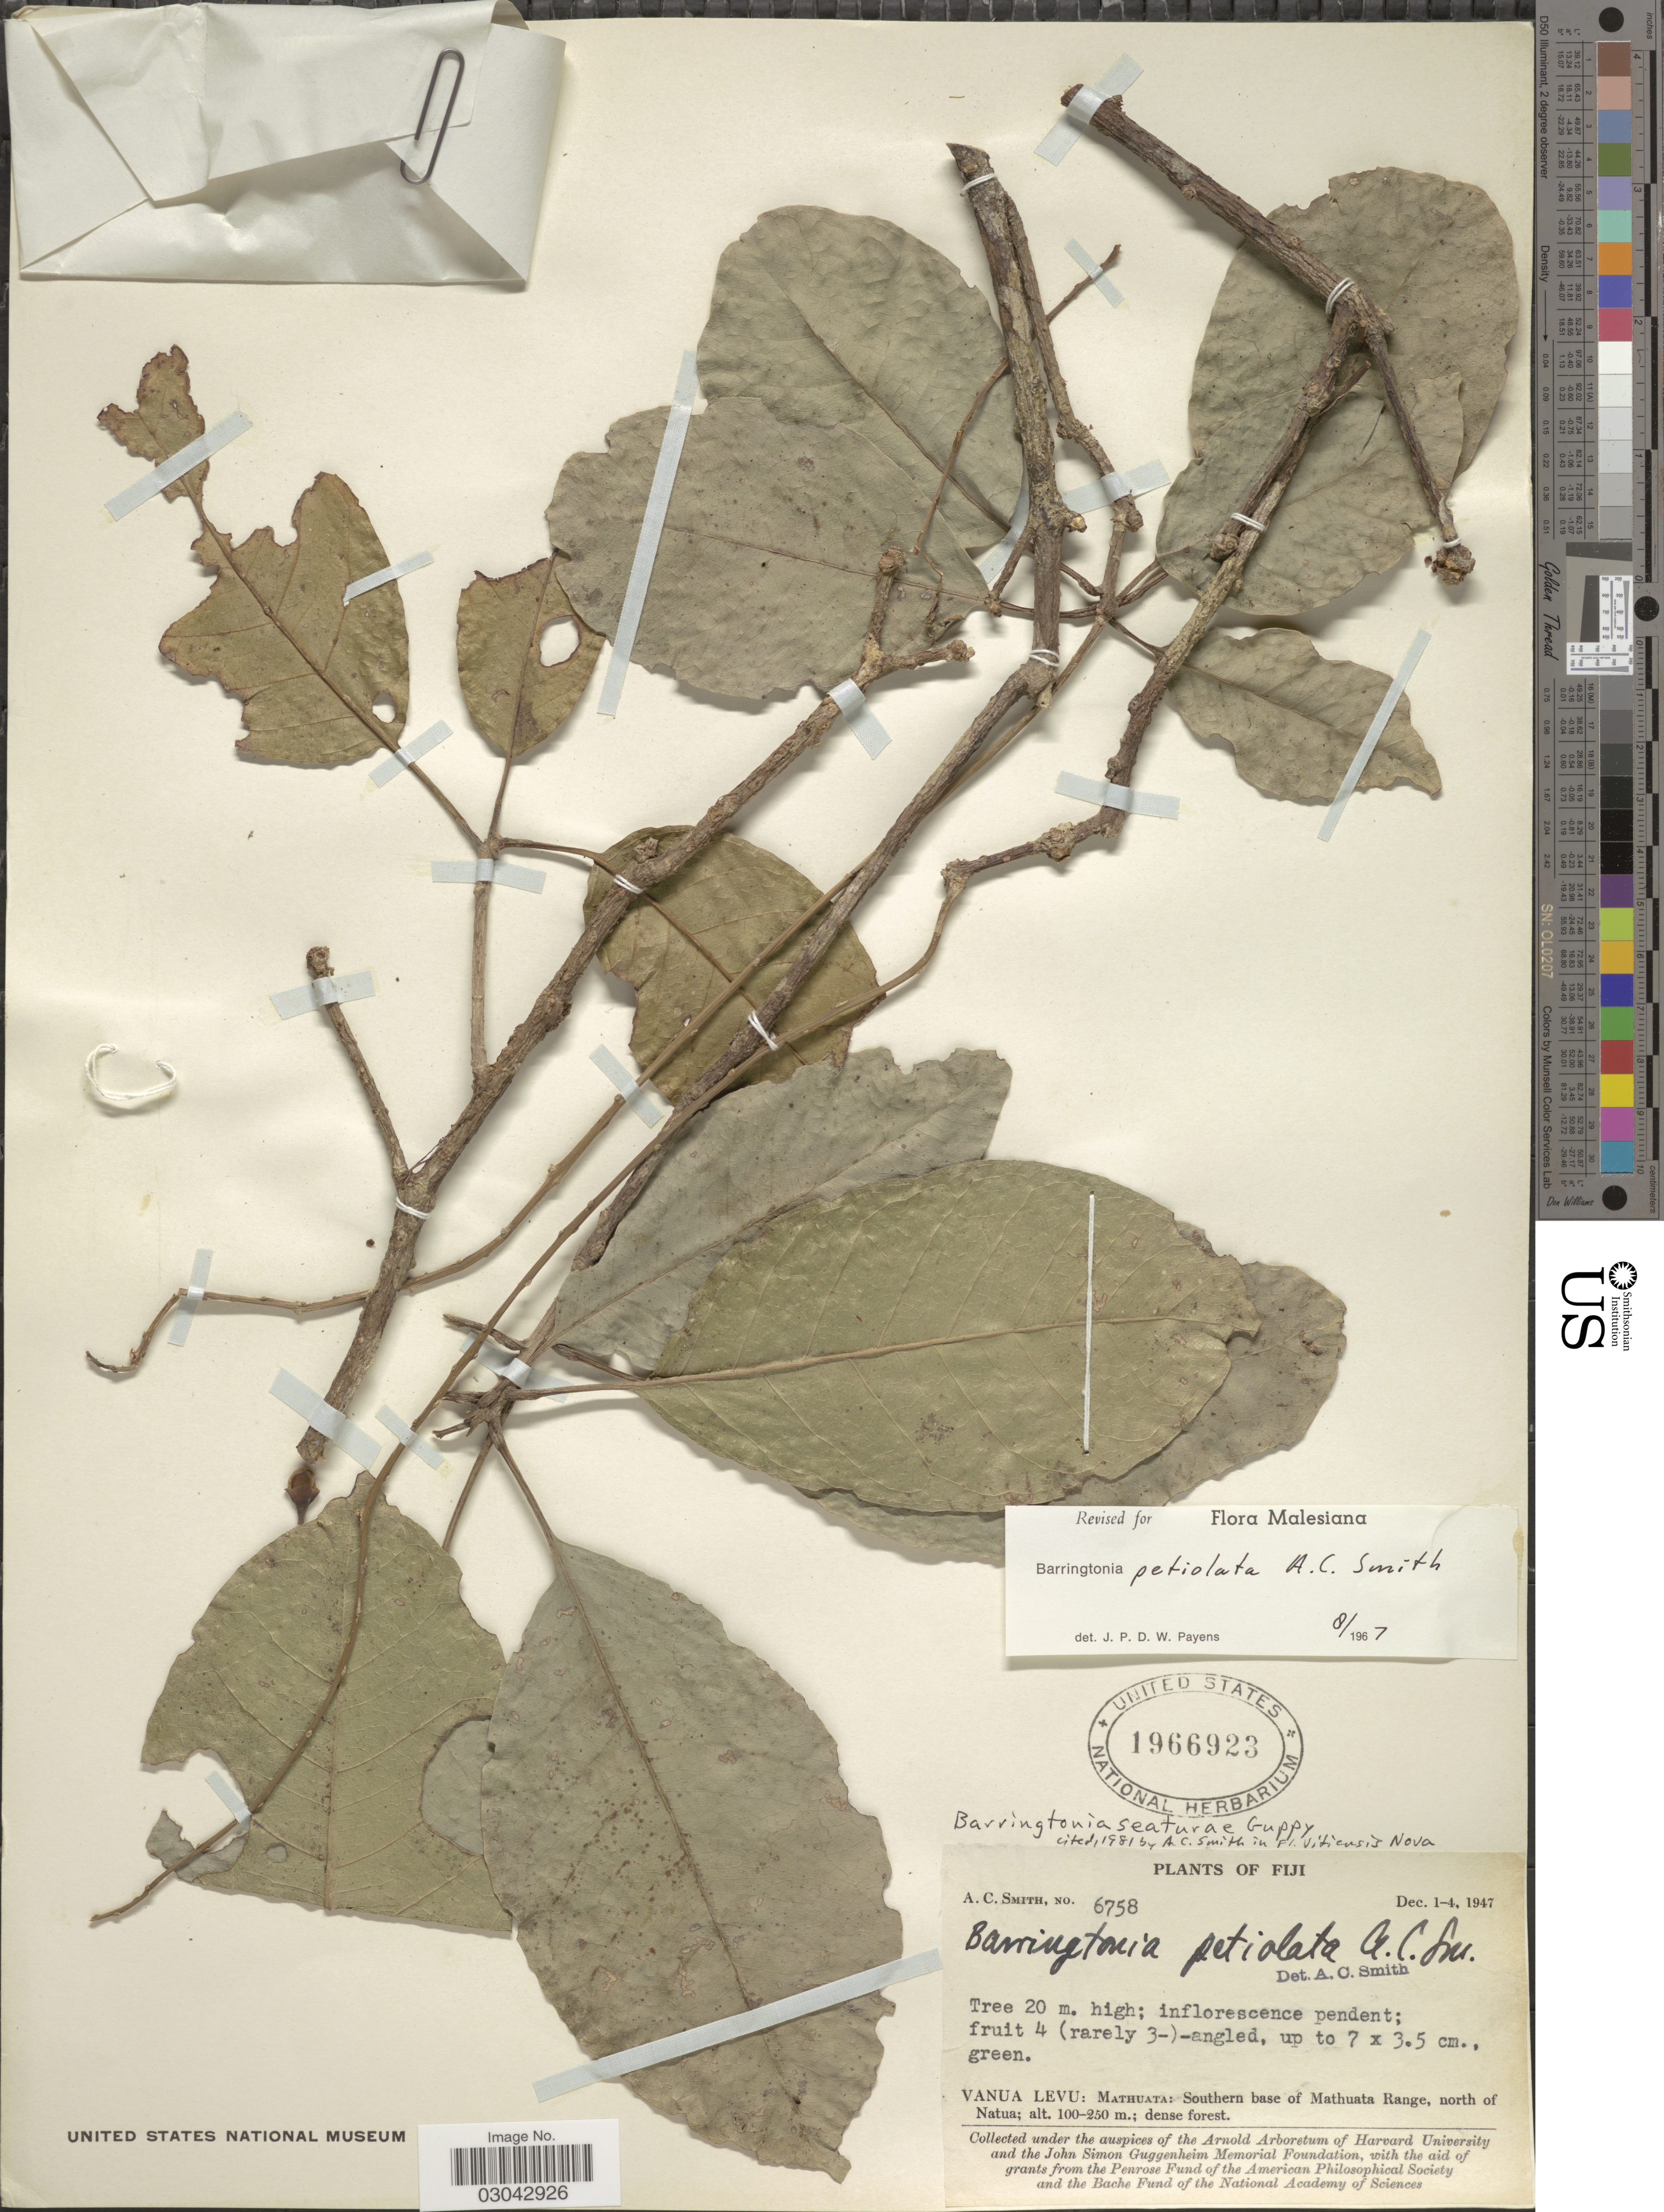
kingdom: Plantae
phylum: Tracheophyta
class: Magnoliopsida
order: Ericales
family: Lecythidaceae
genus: Barringtonia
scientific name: Barringtonia seaturae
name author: Guppy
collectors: A. C. Smith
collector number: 6758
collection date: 1947-12-01/1947-12-04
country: Fiji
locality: Vanua Levu: Mathuata: Southern base of Mathuata Range, north of Natua.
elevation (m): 100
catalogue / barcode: US 1966923